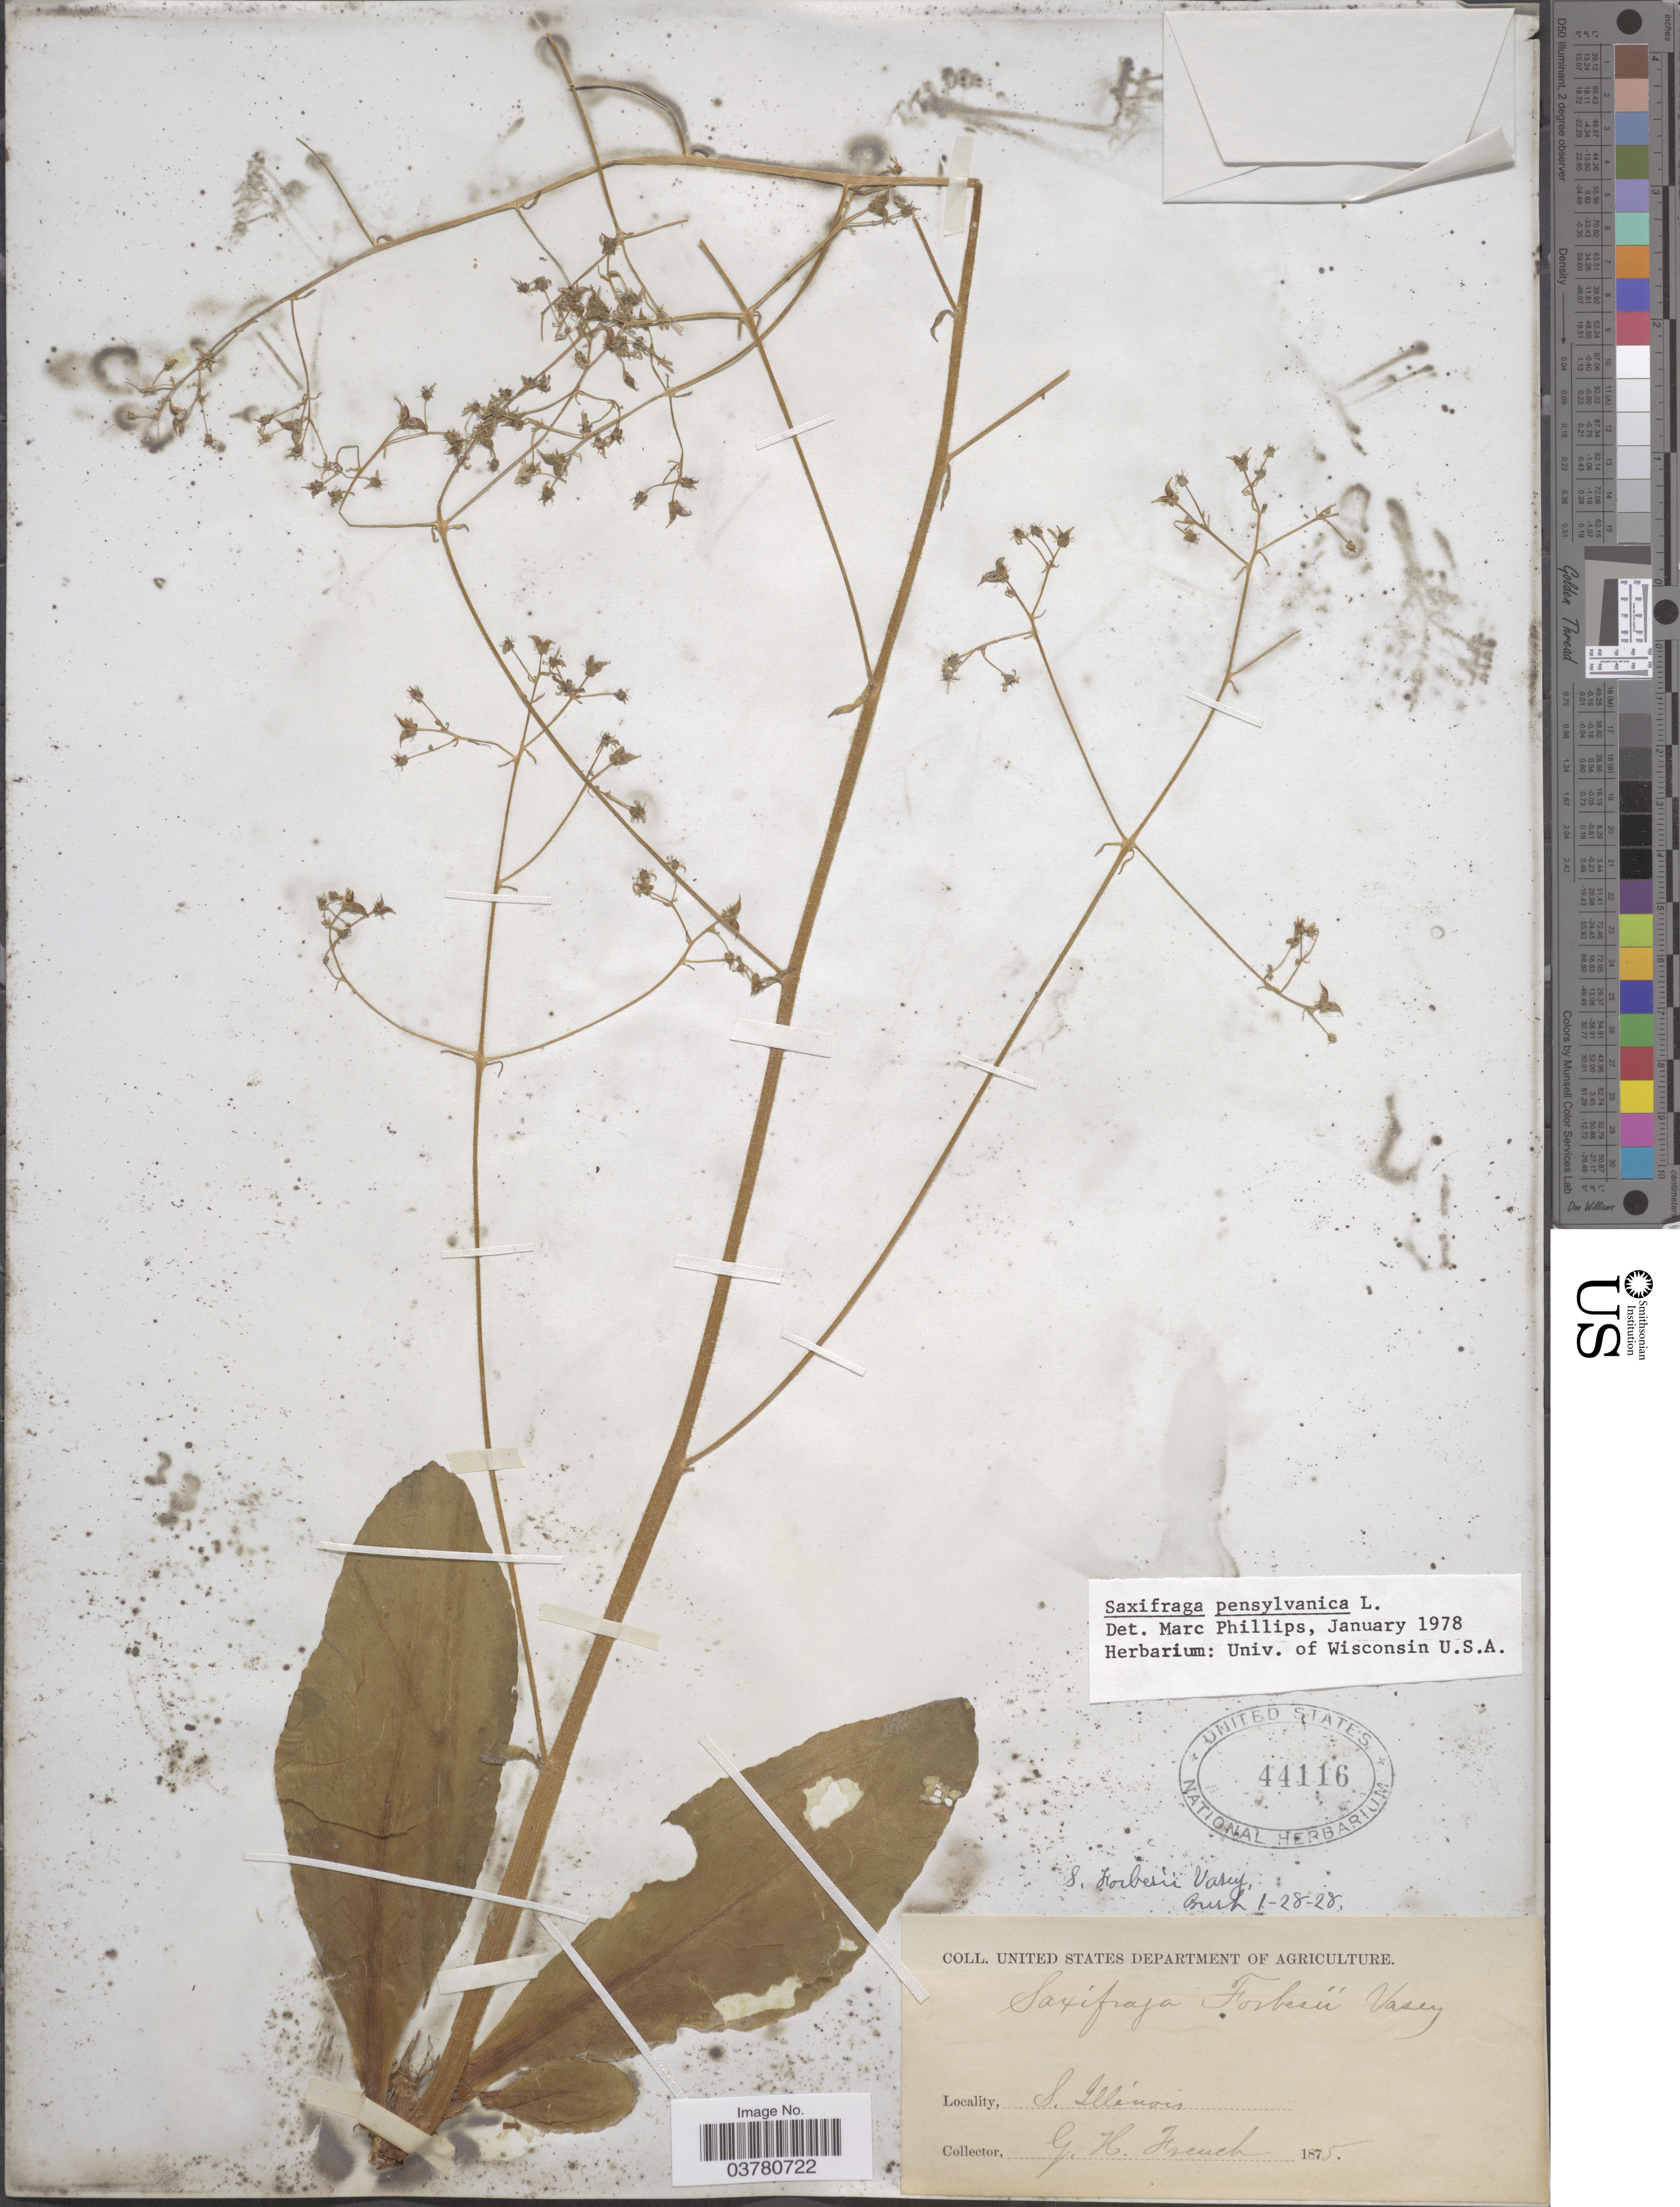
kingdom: Plantae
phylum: Tracheophyta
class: Magnoliopsida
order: Saxifragales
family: Saxifragaceae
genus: Micranthes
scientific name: Micranthes pensylvanica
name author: (L.) Haw.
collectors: G. H. French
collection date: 1875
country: United States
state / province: Illinois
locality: S. Illinois.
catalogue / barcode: US 44116